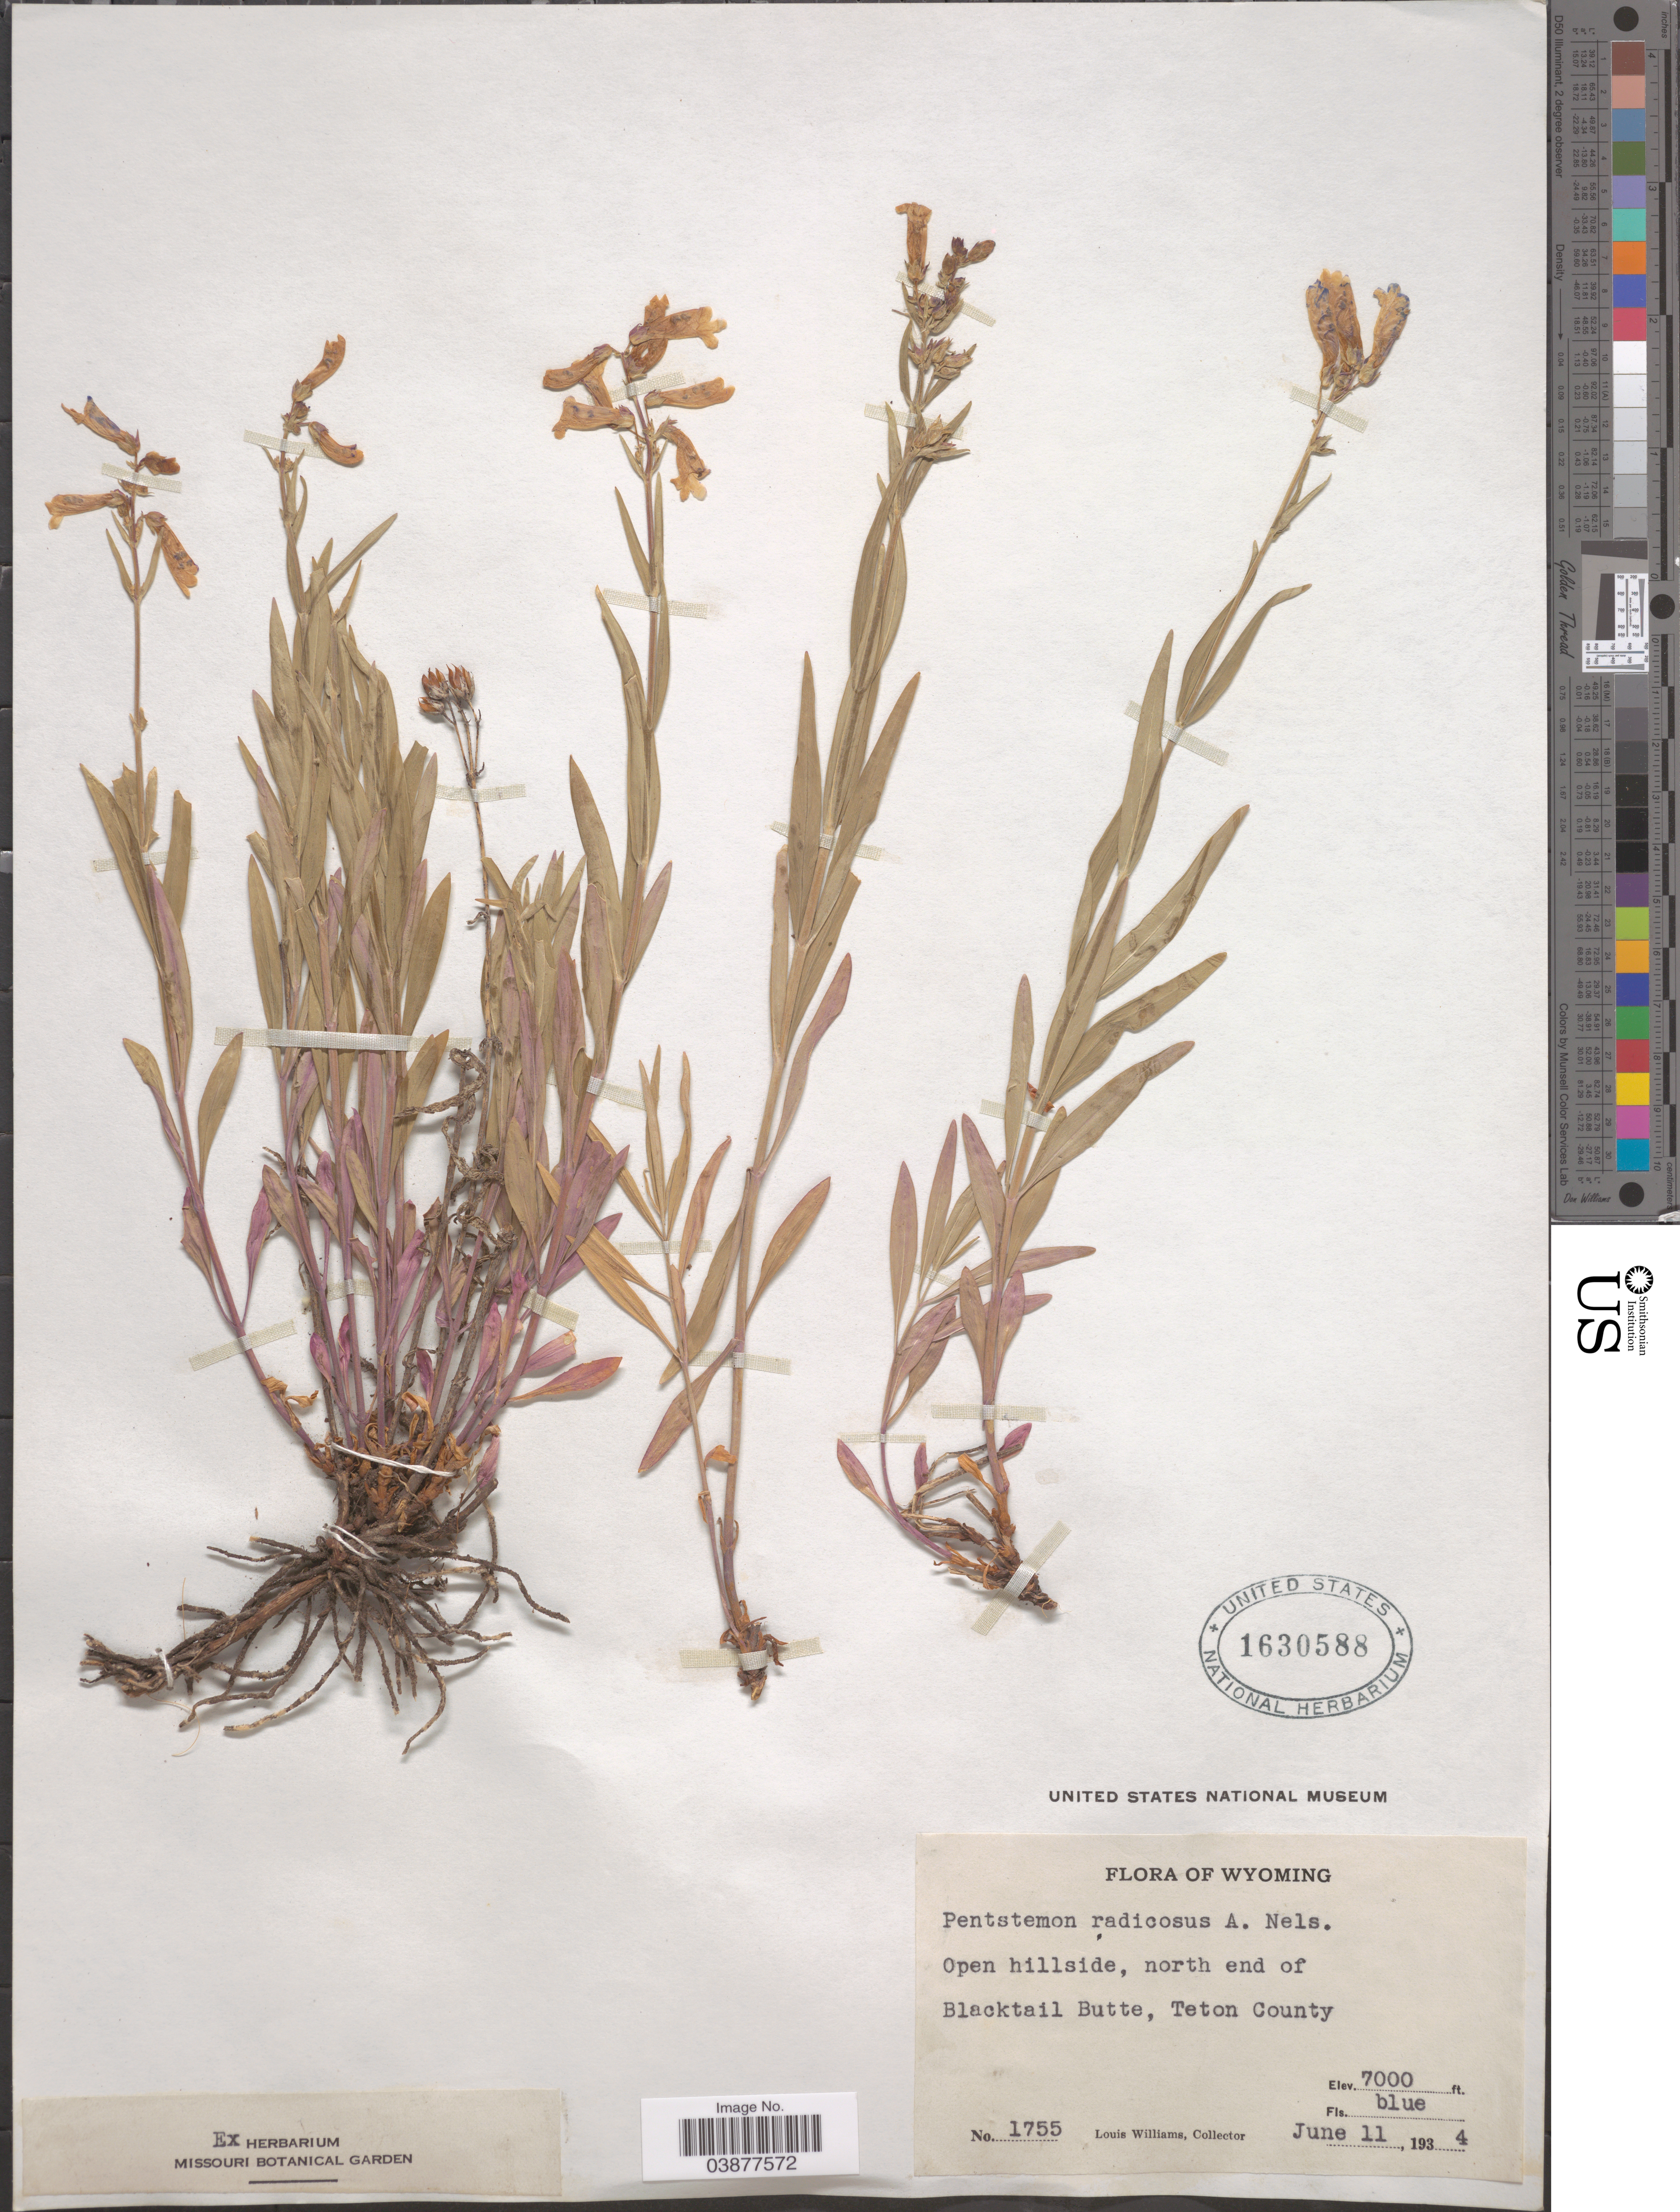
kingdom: Plantae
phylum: Tracheophyta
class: Magnoliopsida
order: Lamiales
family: Plantaginaceae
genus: Penstemon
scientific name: Penstemon radicosus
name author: A. Nelson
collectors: L. O. Williams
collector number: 1755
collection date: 1934-06-11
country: United States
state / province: Wyoming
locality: Open hillside, north end of Blacktail Butte, Teton County.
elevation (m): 2134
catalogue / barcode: US 1630588